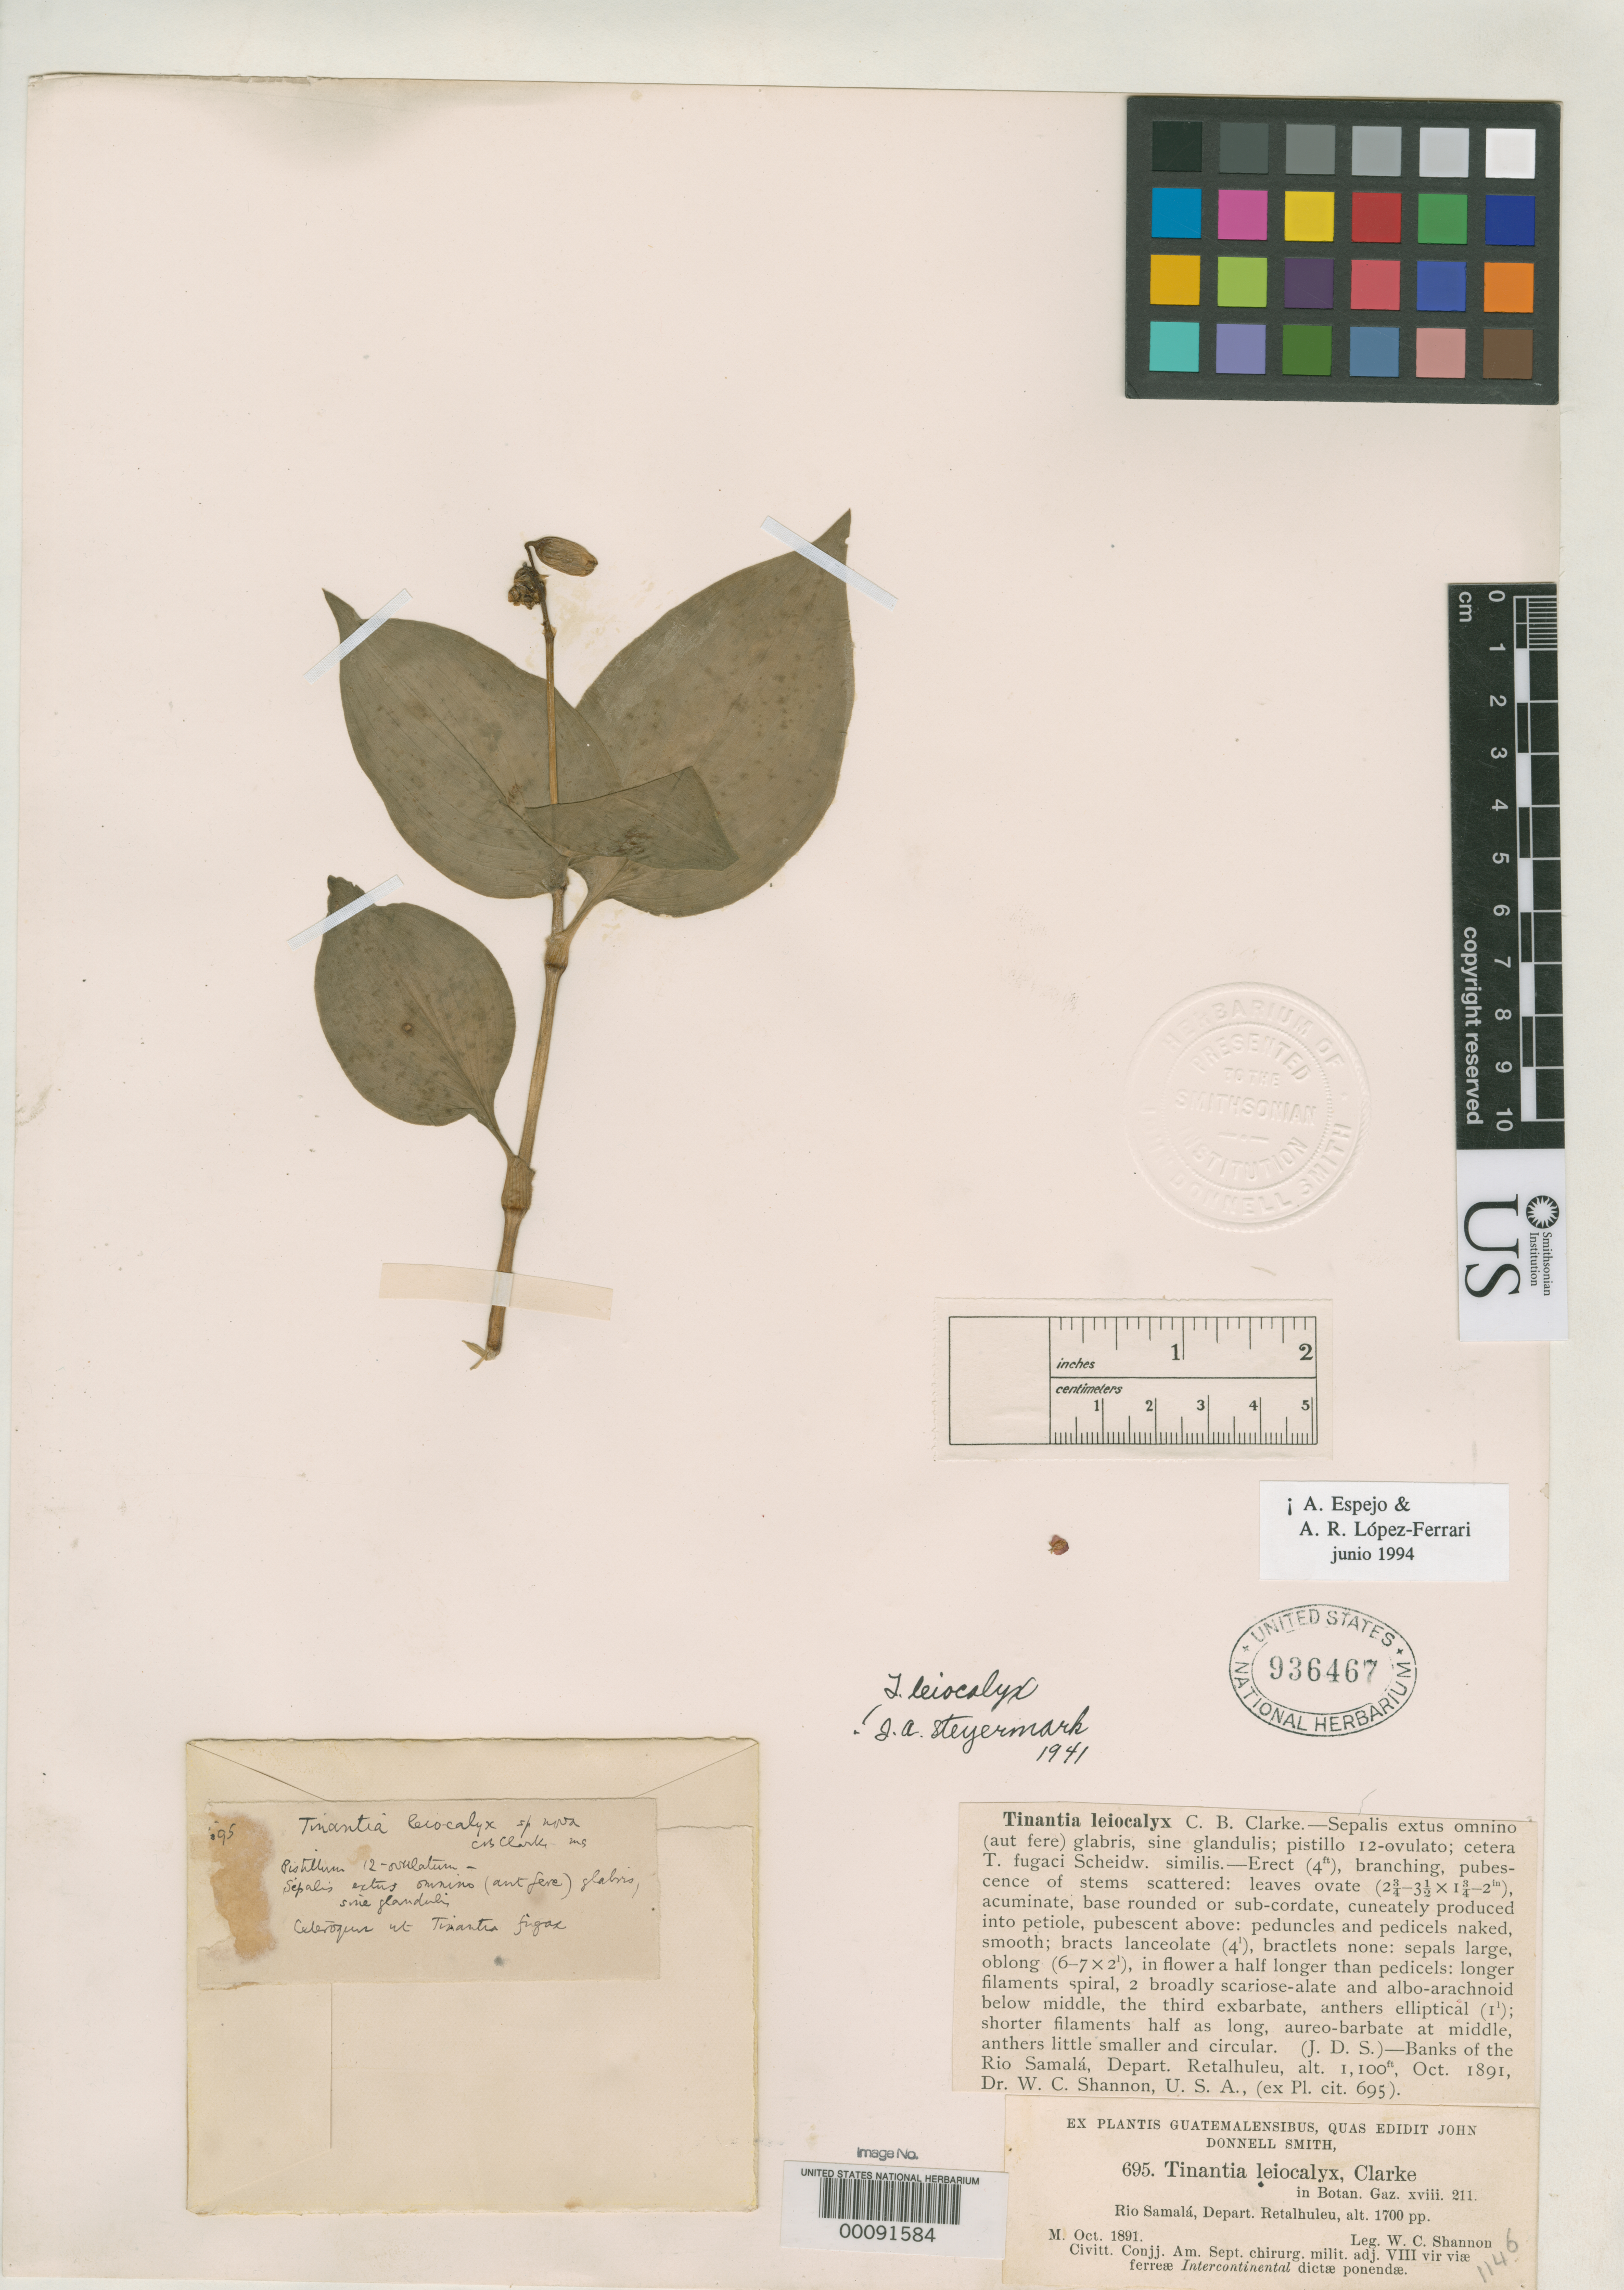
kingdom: Plantae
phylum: Tracheophyta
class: Liliopsida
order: Commelinales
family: Commelinaceae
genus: Tinantia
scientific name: Tinantia leiocalyx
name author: C.B. Clarke in Donn. Sm.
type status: Type Collection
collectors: W. C. Shannon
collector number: J.D.S. 695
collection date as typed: Oct 1891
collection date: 1891-10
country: Guatemala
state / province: Retalhuleu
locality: Rio Samalá, Depart. Retalhuleu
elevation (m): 518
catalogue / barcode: US 936467